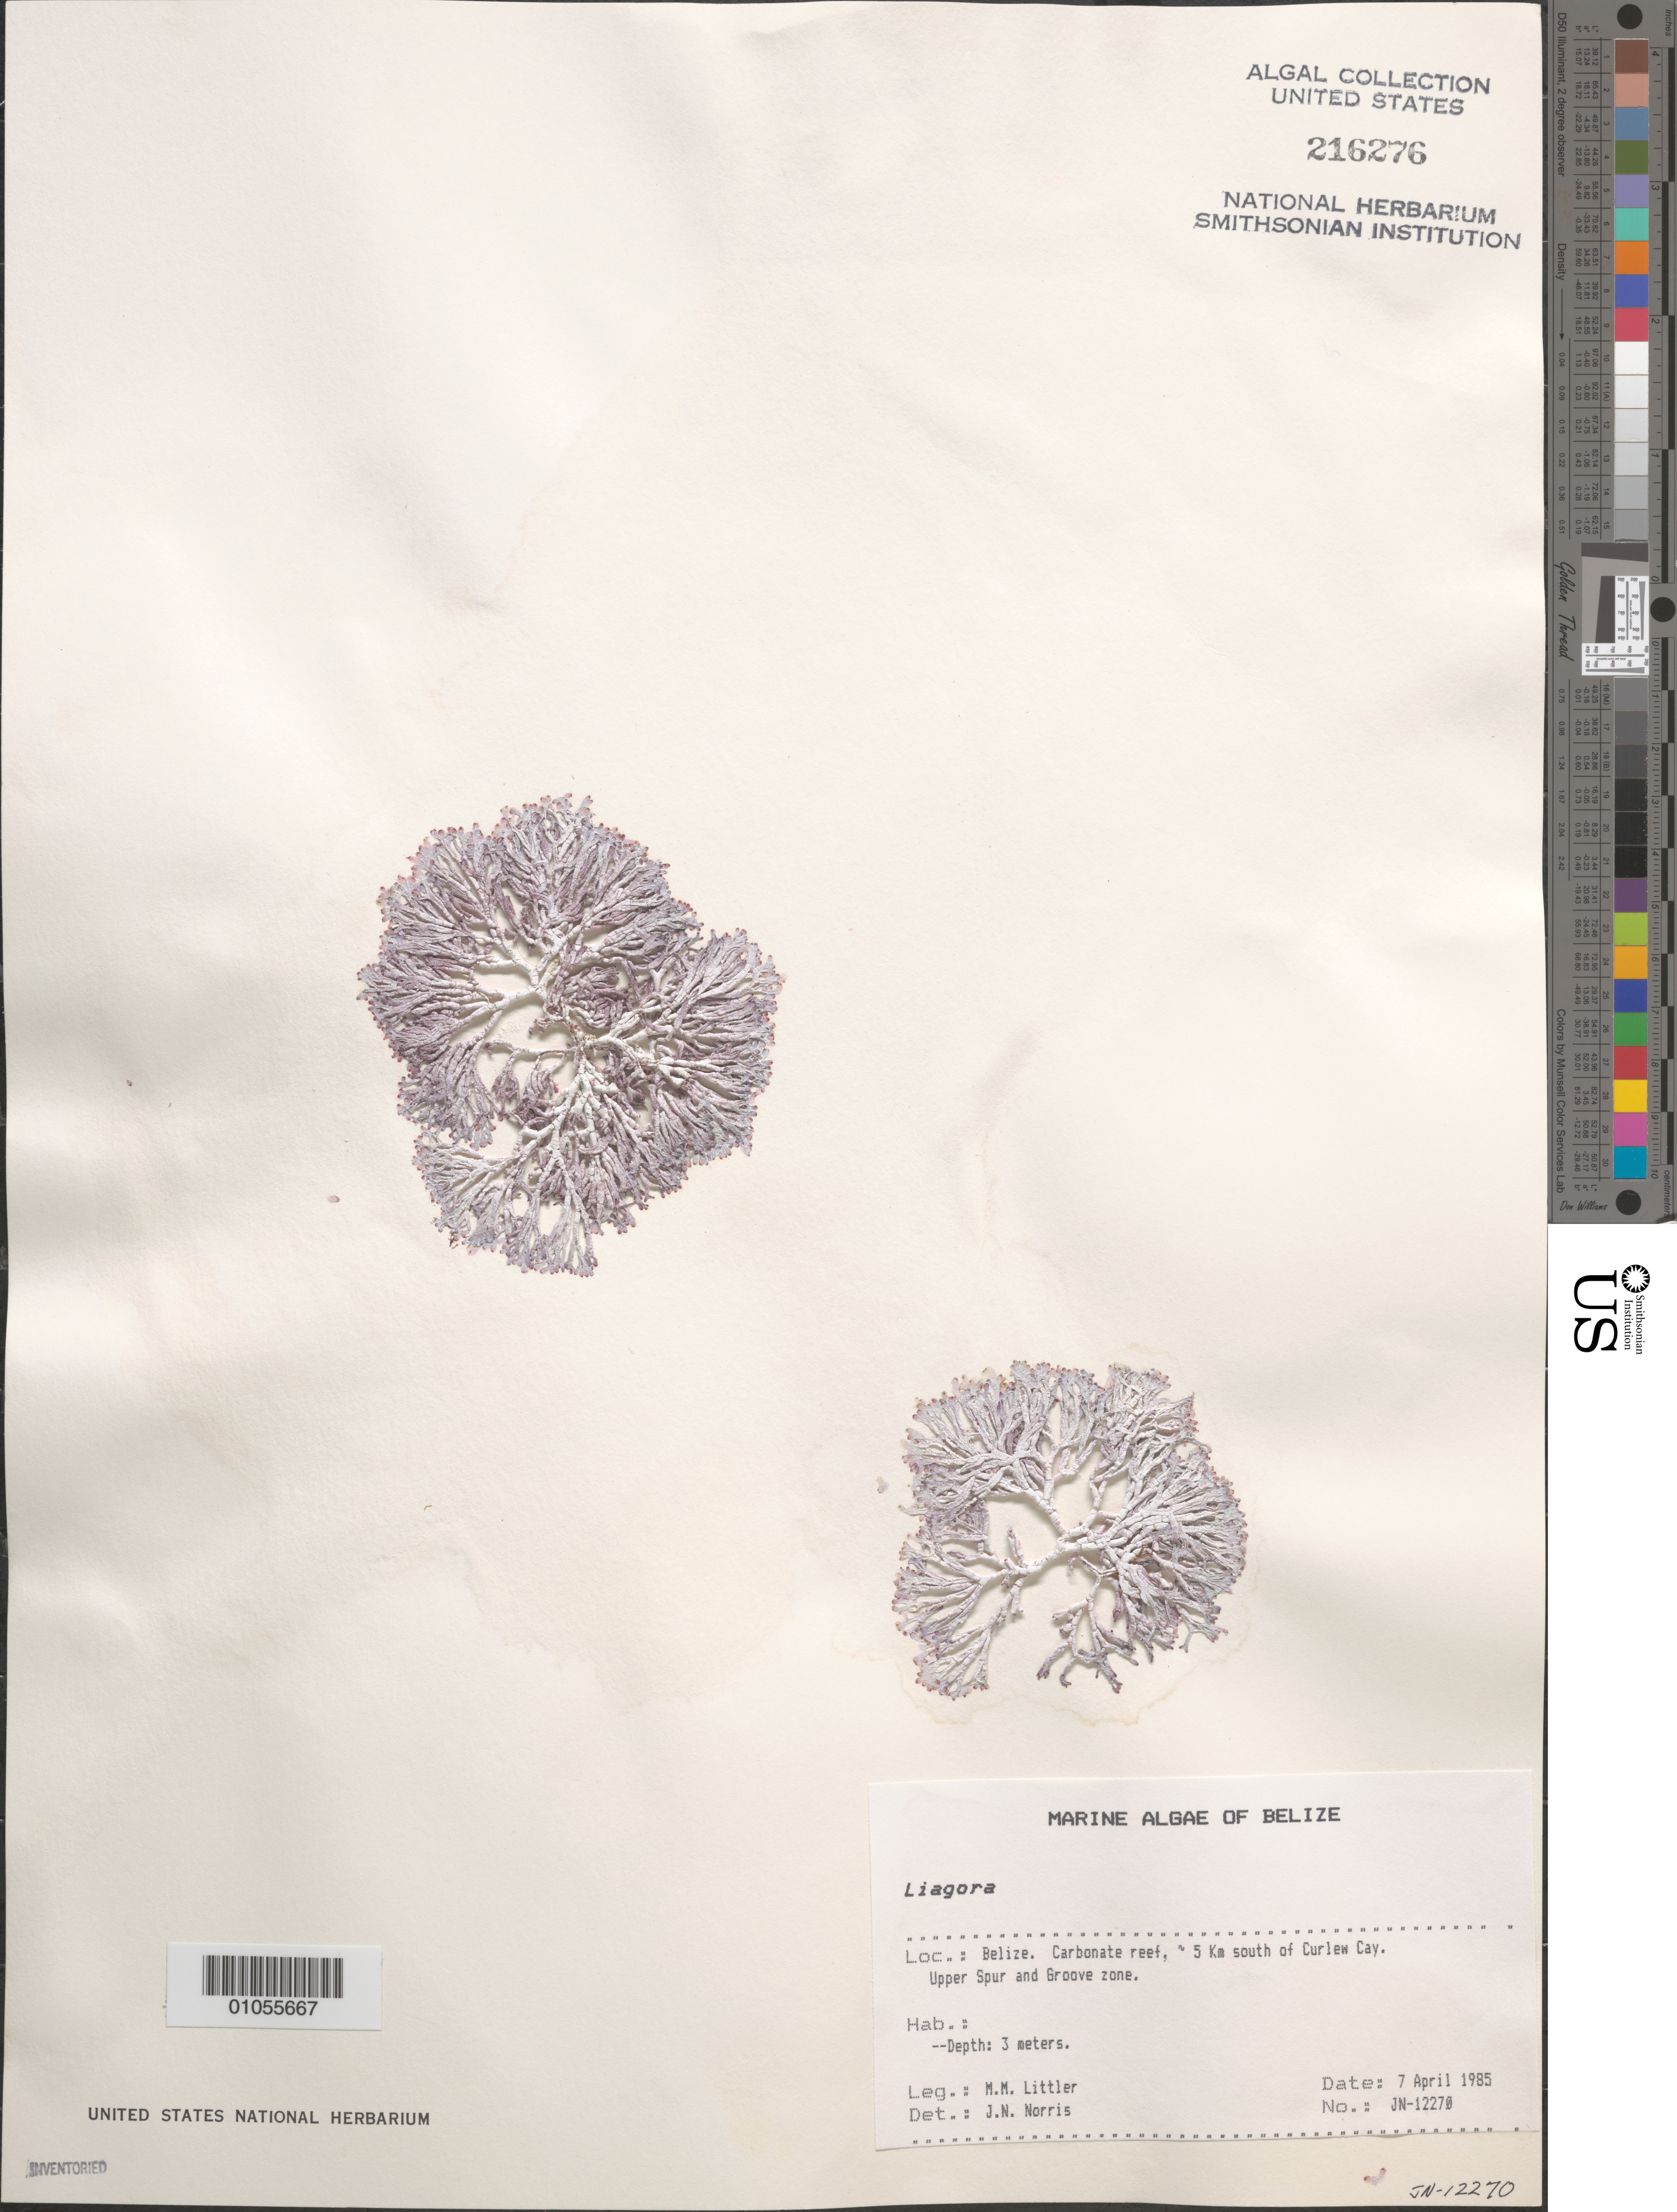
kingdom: Plantae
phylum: Rhodophyta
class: Florideophyceae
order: Nemaliales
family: Liagoraceae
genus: Liagora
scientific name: Liagora sp.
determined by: Norris, James N.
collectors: M. M. Littler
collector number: JN-12270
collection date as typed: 07 Apr 1985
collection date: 1985-04-07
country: Belize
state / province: Stann Creek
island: Curlew Cay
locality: Carbonate reef ca. 5 km south of Curlew Cay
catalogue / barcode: US 216276